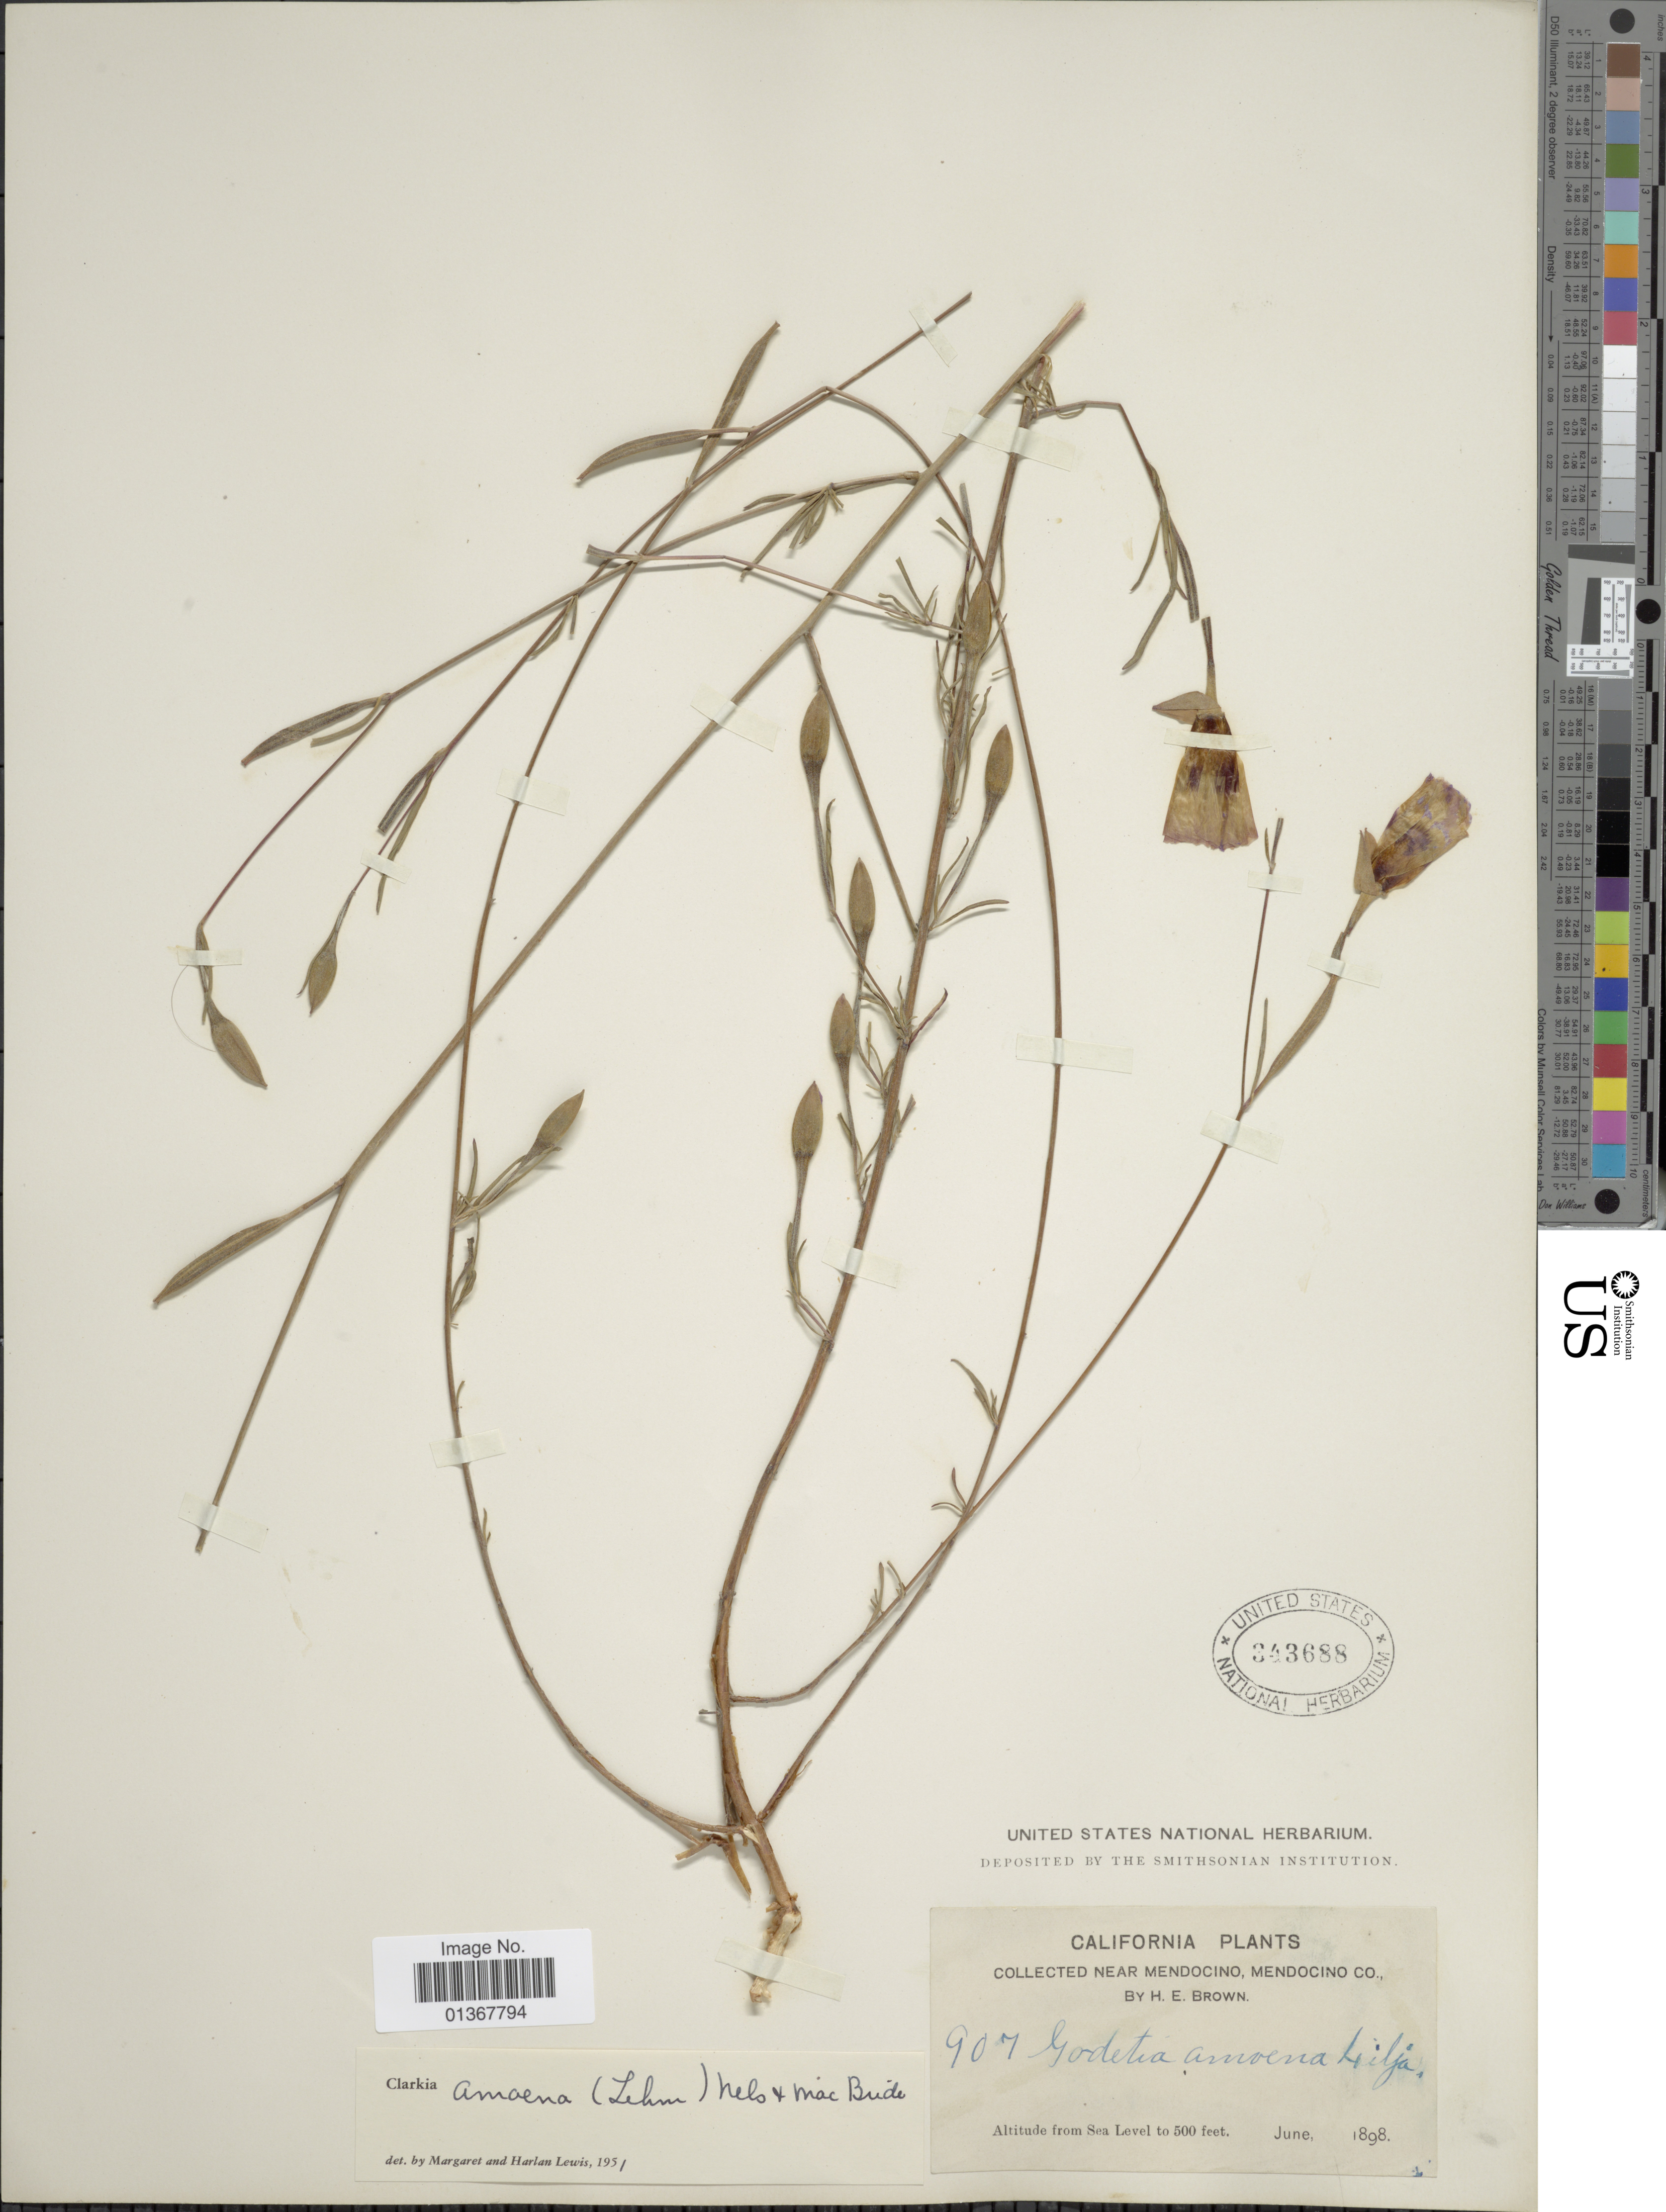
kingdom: Plantae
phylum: Tracheophyta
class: Magnoliopsida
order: Myrtales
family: Onagraceae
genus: Clarkia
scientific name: Clarkia amoena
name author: (Lehm.) A. Nelson & J.F. Macbr.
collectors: H. E. Brown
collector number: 907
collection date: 1898-06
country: United States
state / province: California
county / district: Mendocino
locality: Near Mendocino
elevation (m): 152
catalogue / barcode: US 343688